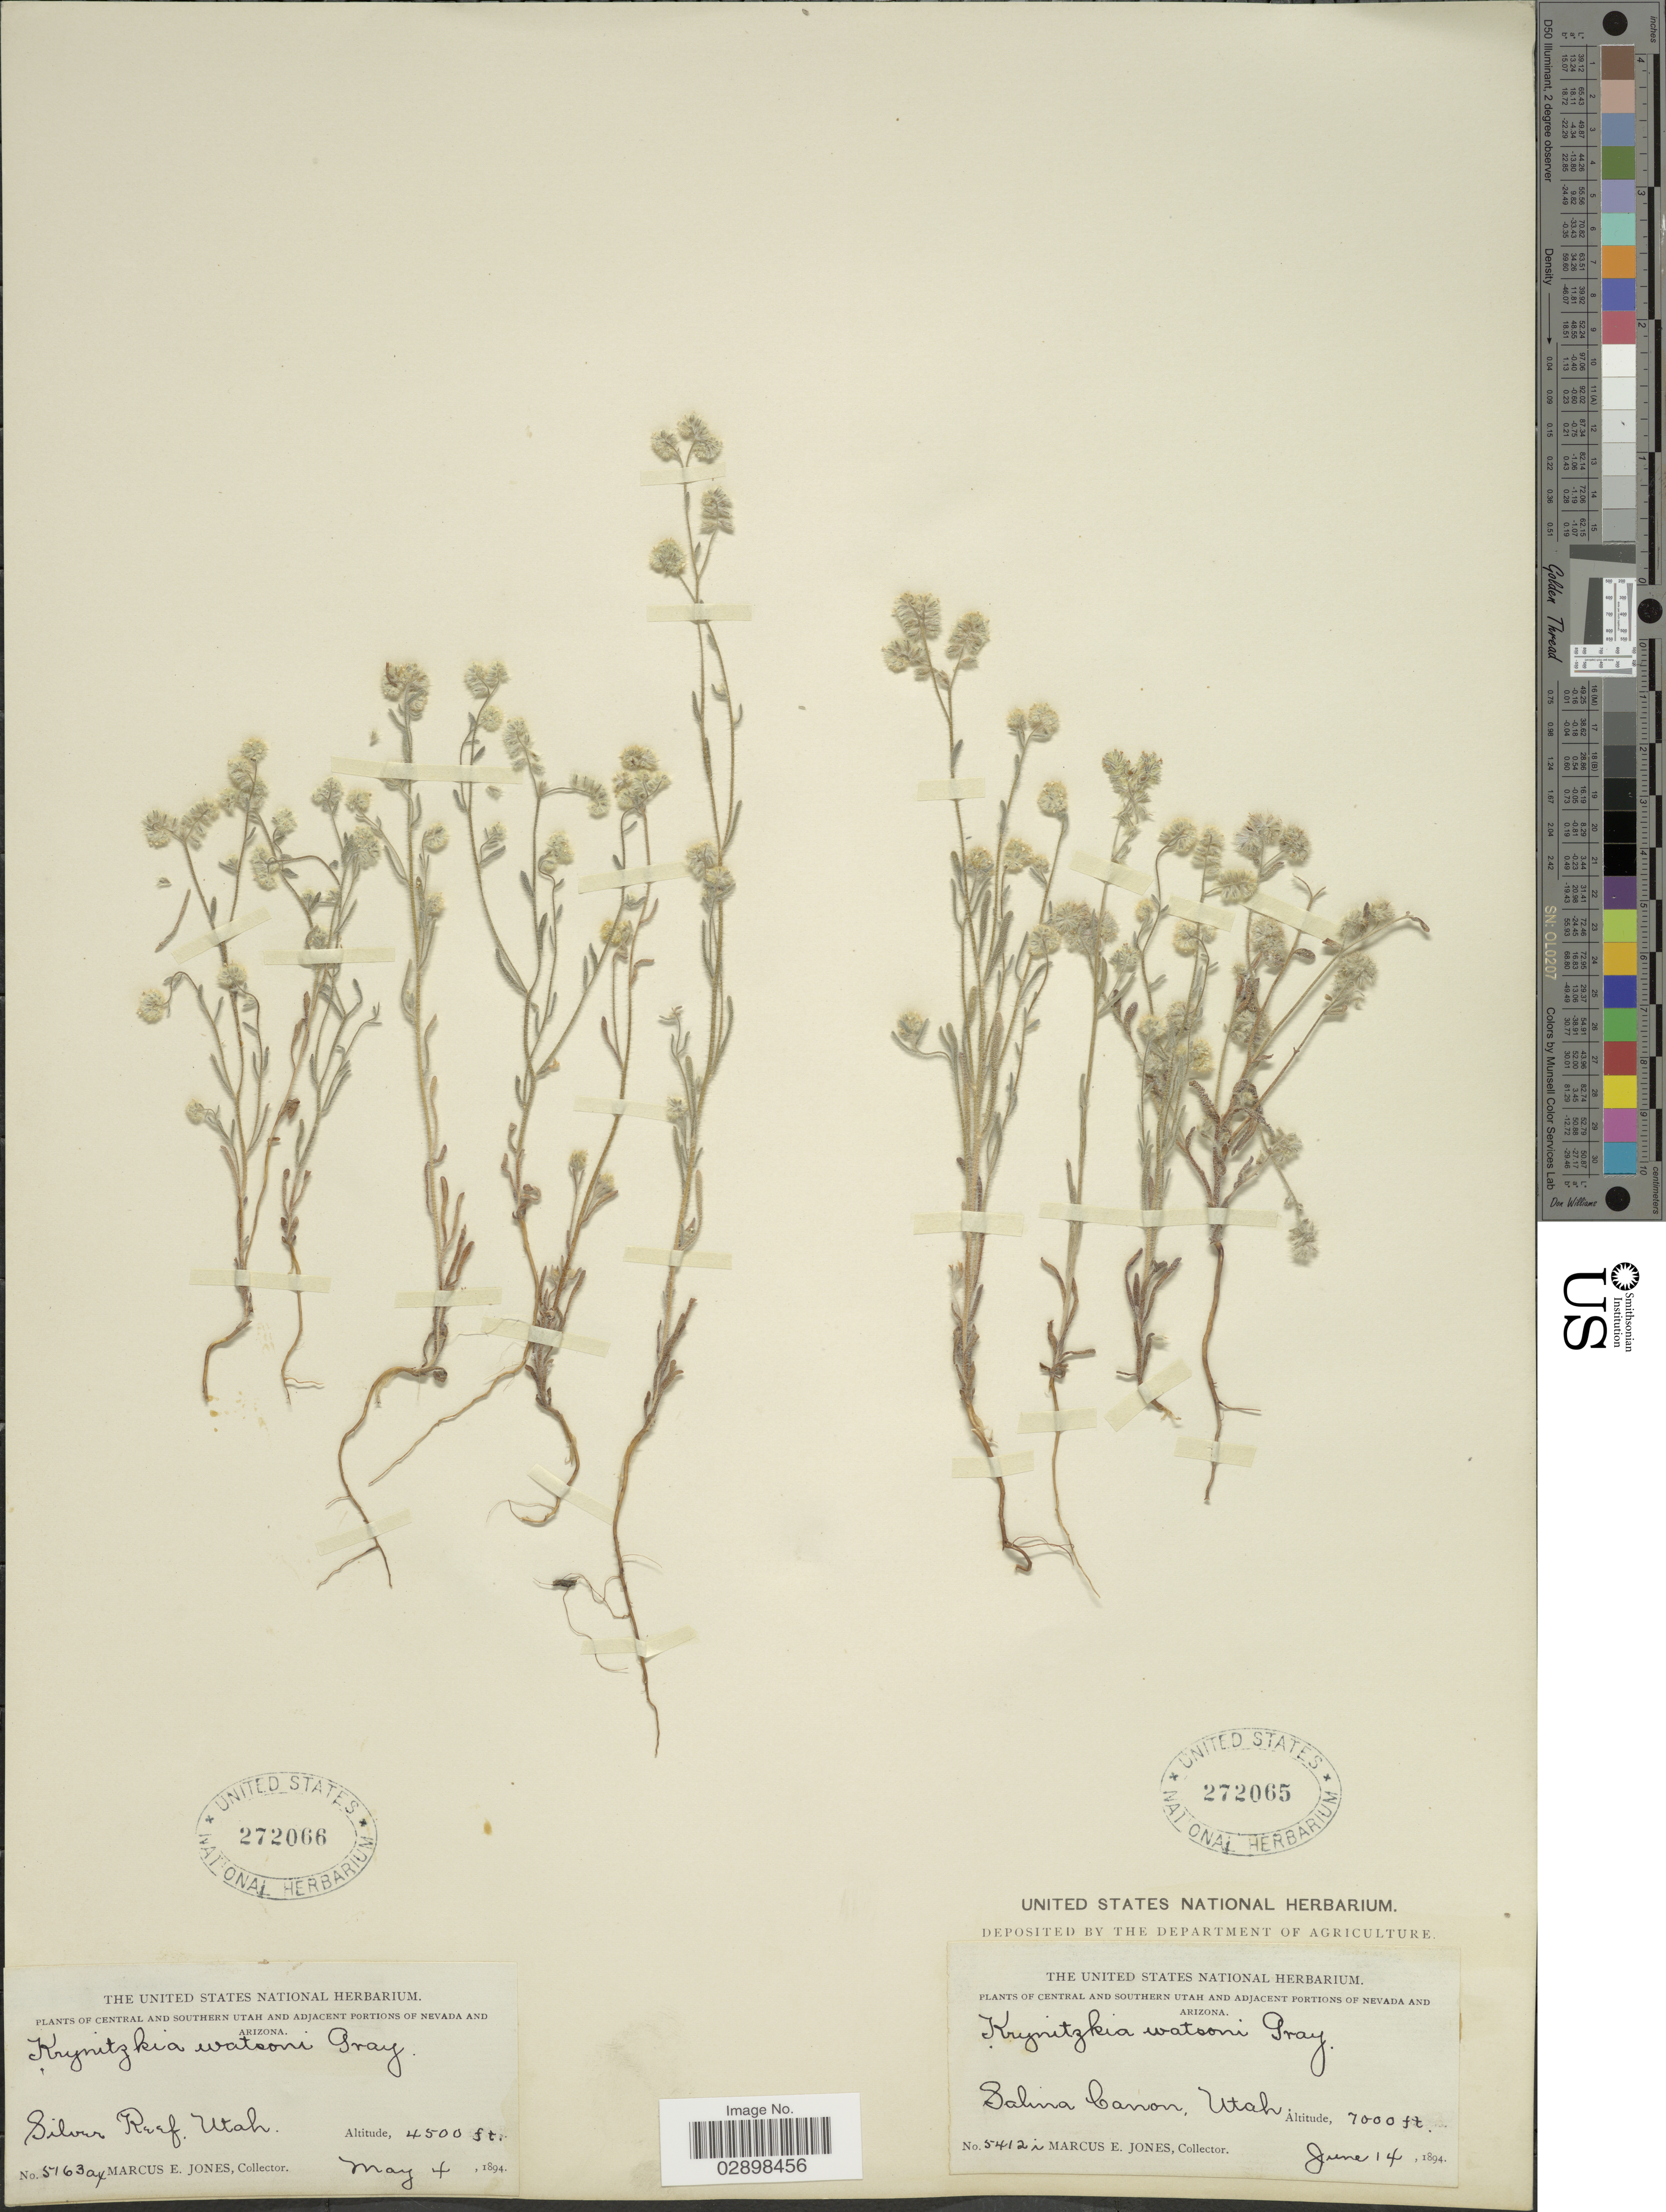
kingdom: Plantae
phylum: Tracheophyta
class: Magnoliopsida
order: Boraginales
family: Boraginaceae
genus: Cryptantha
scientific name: Cryptantha watsonii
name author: (A. Gray) Greene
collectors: M. E. Jones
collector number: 5412i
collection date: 1894-06-14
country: United States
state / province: Utah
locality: Central and Southern Utah. Salina Canon.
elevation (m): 2134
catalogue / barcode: US 272065-2